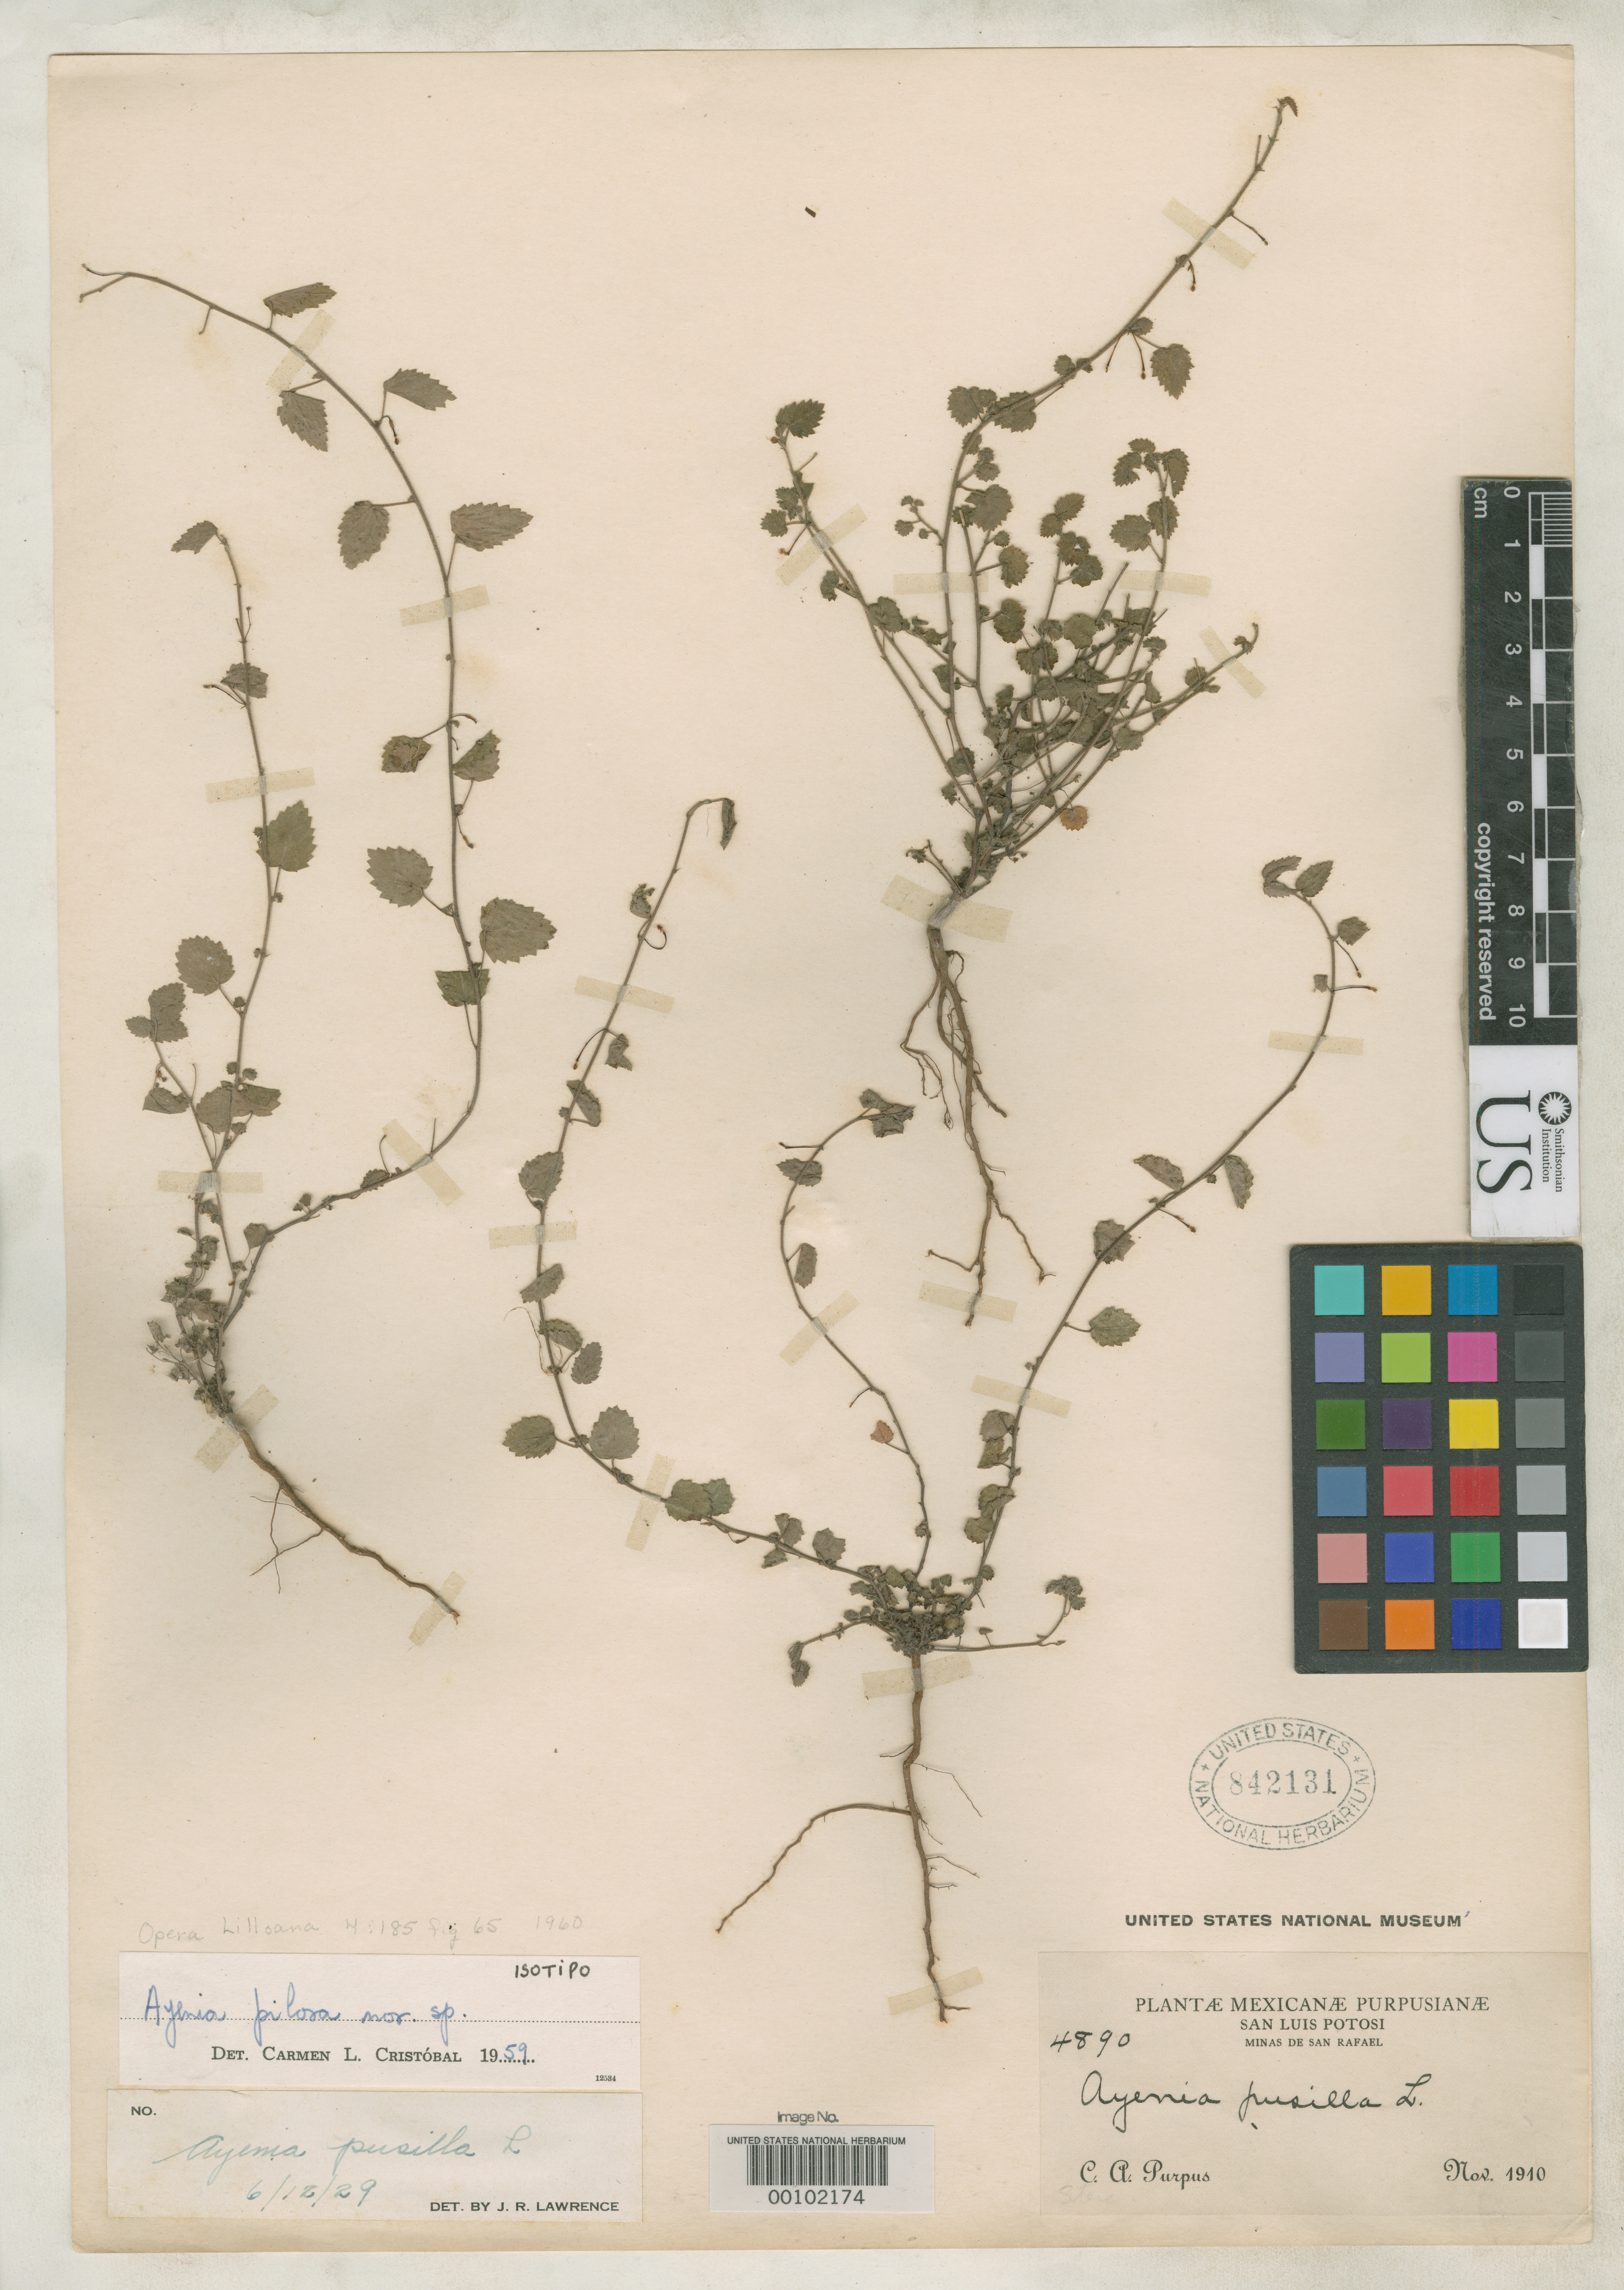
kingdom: Plantae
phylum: Tracheophyta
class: Magnoliopsida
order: Malvales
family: Malvaceae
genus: Ayenia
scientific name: Ayenia pilosa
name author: Cristóbal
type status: Isotype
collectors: C. A. Purpus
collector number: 4890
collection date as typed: Nov 1910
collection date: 1910-11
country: Mexico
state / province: San Luis Potosi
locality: Minas de San Rafael.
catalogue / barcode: US 842131